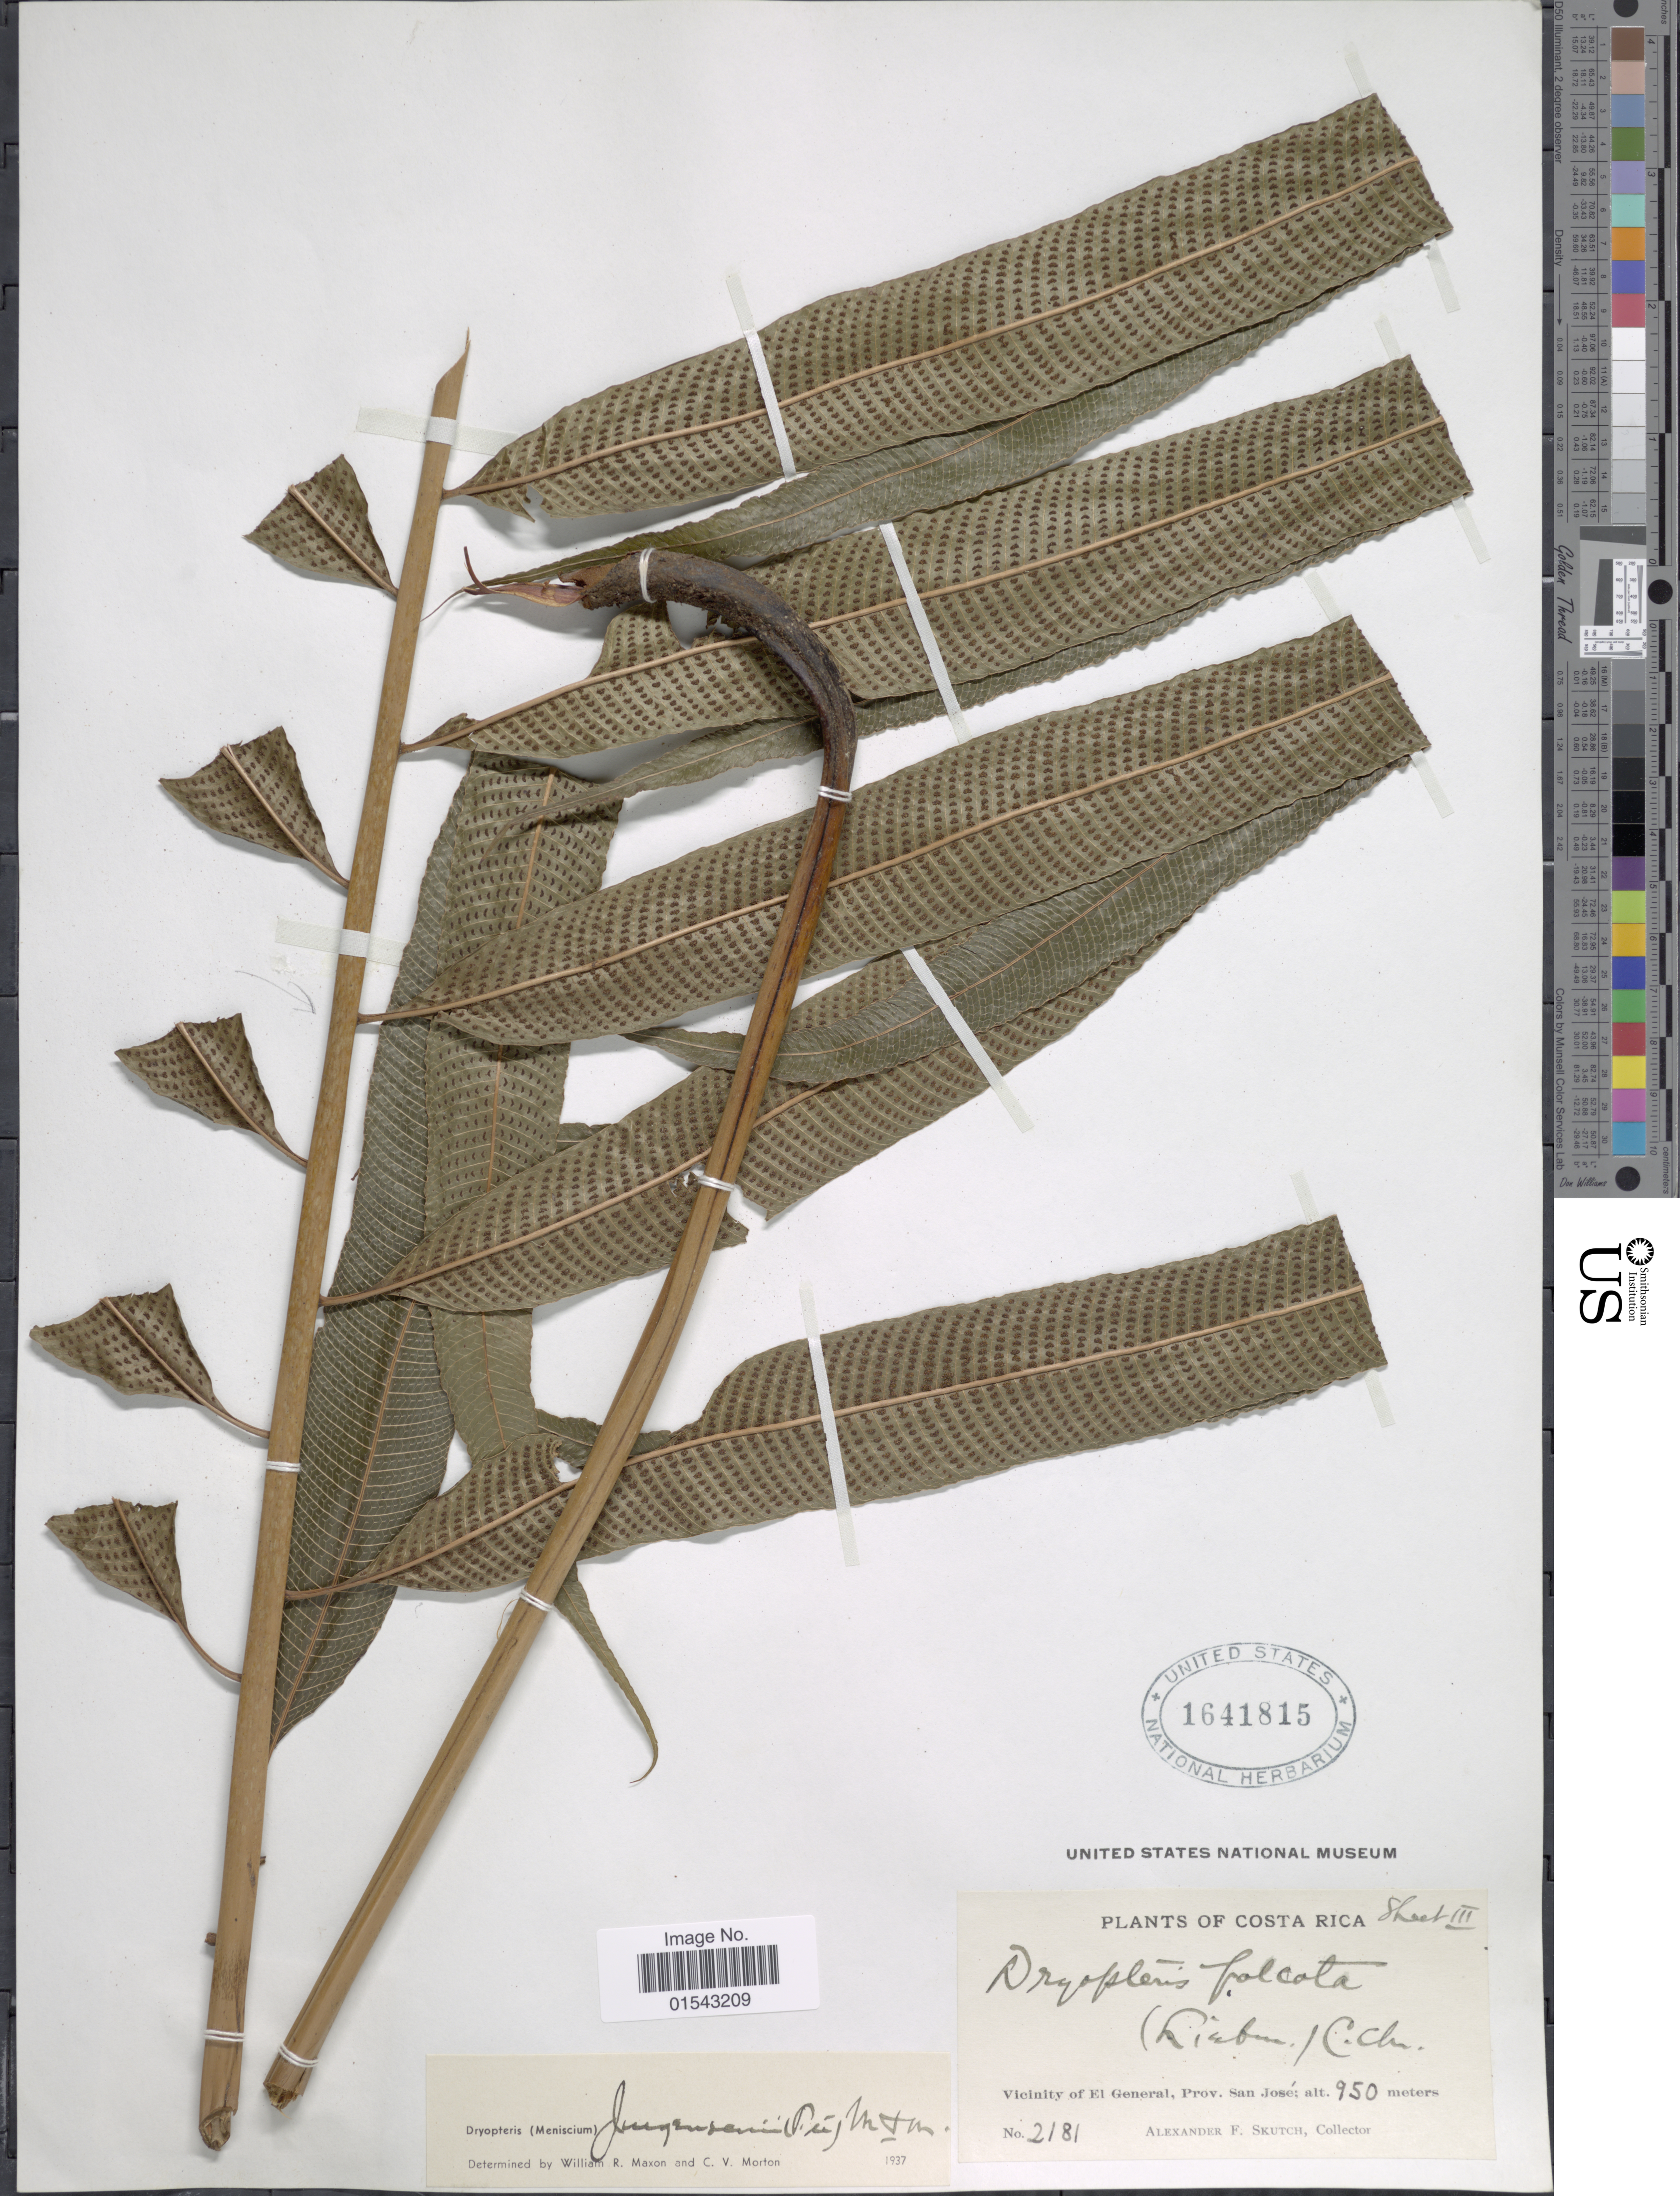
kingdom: Plantae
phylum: Tracheophyta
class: Polypodiopsida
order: Polypodiales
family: Thelypteridaceae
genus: Meniscium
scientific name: Meniscium falcatum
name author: Liebm.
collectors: A. F. Skutch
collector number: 2181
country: Costa Rica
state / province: San José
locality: Vicinity of El General, Prov. San Jose, Costa Rica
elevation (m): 950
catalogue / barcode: US 1641815